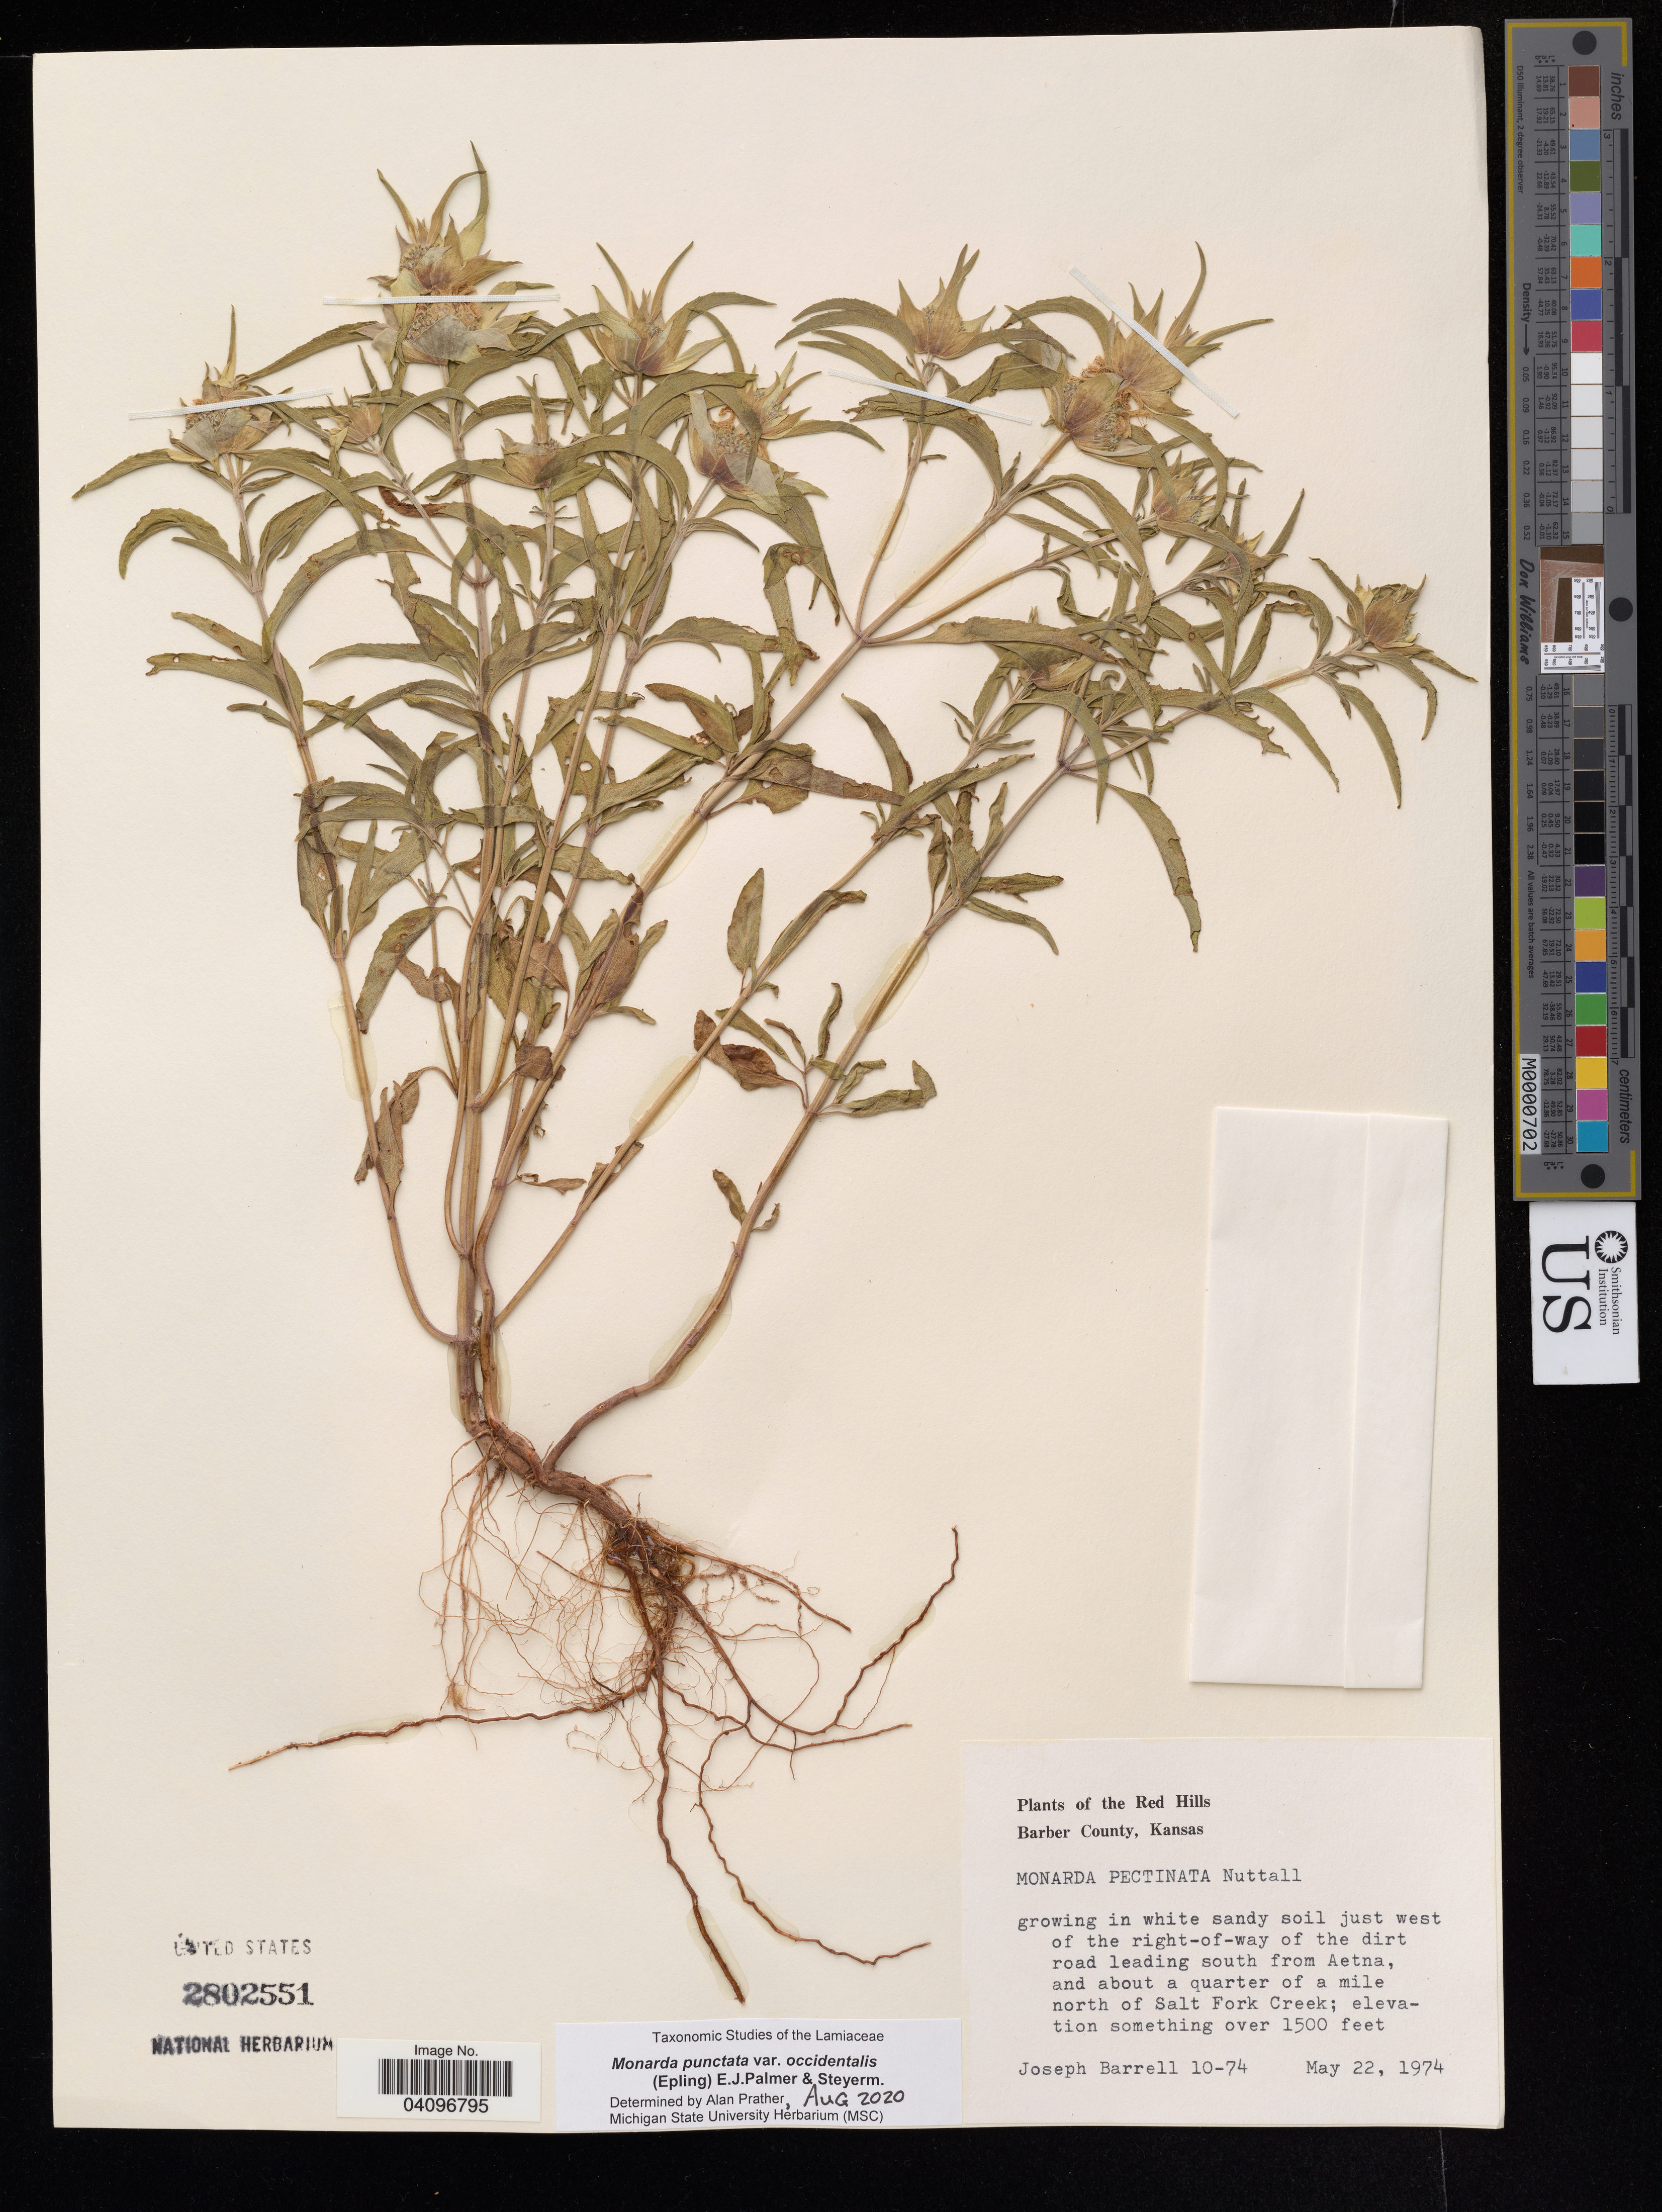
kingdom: Plantae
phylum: Tracheophyta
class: Magnoliopsida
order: Lamiales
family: Lamiaceae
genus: Monarda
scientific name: Monarda punctata var. occidentalis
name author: (Epling) E.J. Palmer & Steyerm.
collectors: J. Barrell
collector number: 10-74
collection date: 1974-05-22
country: United States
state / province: Kansas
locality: The Red Hills, Barber County, Kansas. Road leading south from Aetna, and about a quarter of a mile north of Salt Fork Creek.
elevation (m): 457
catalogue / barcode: US 2802551